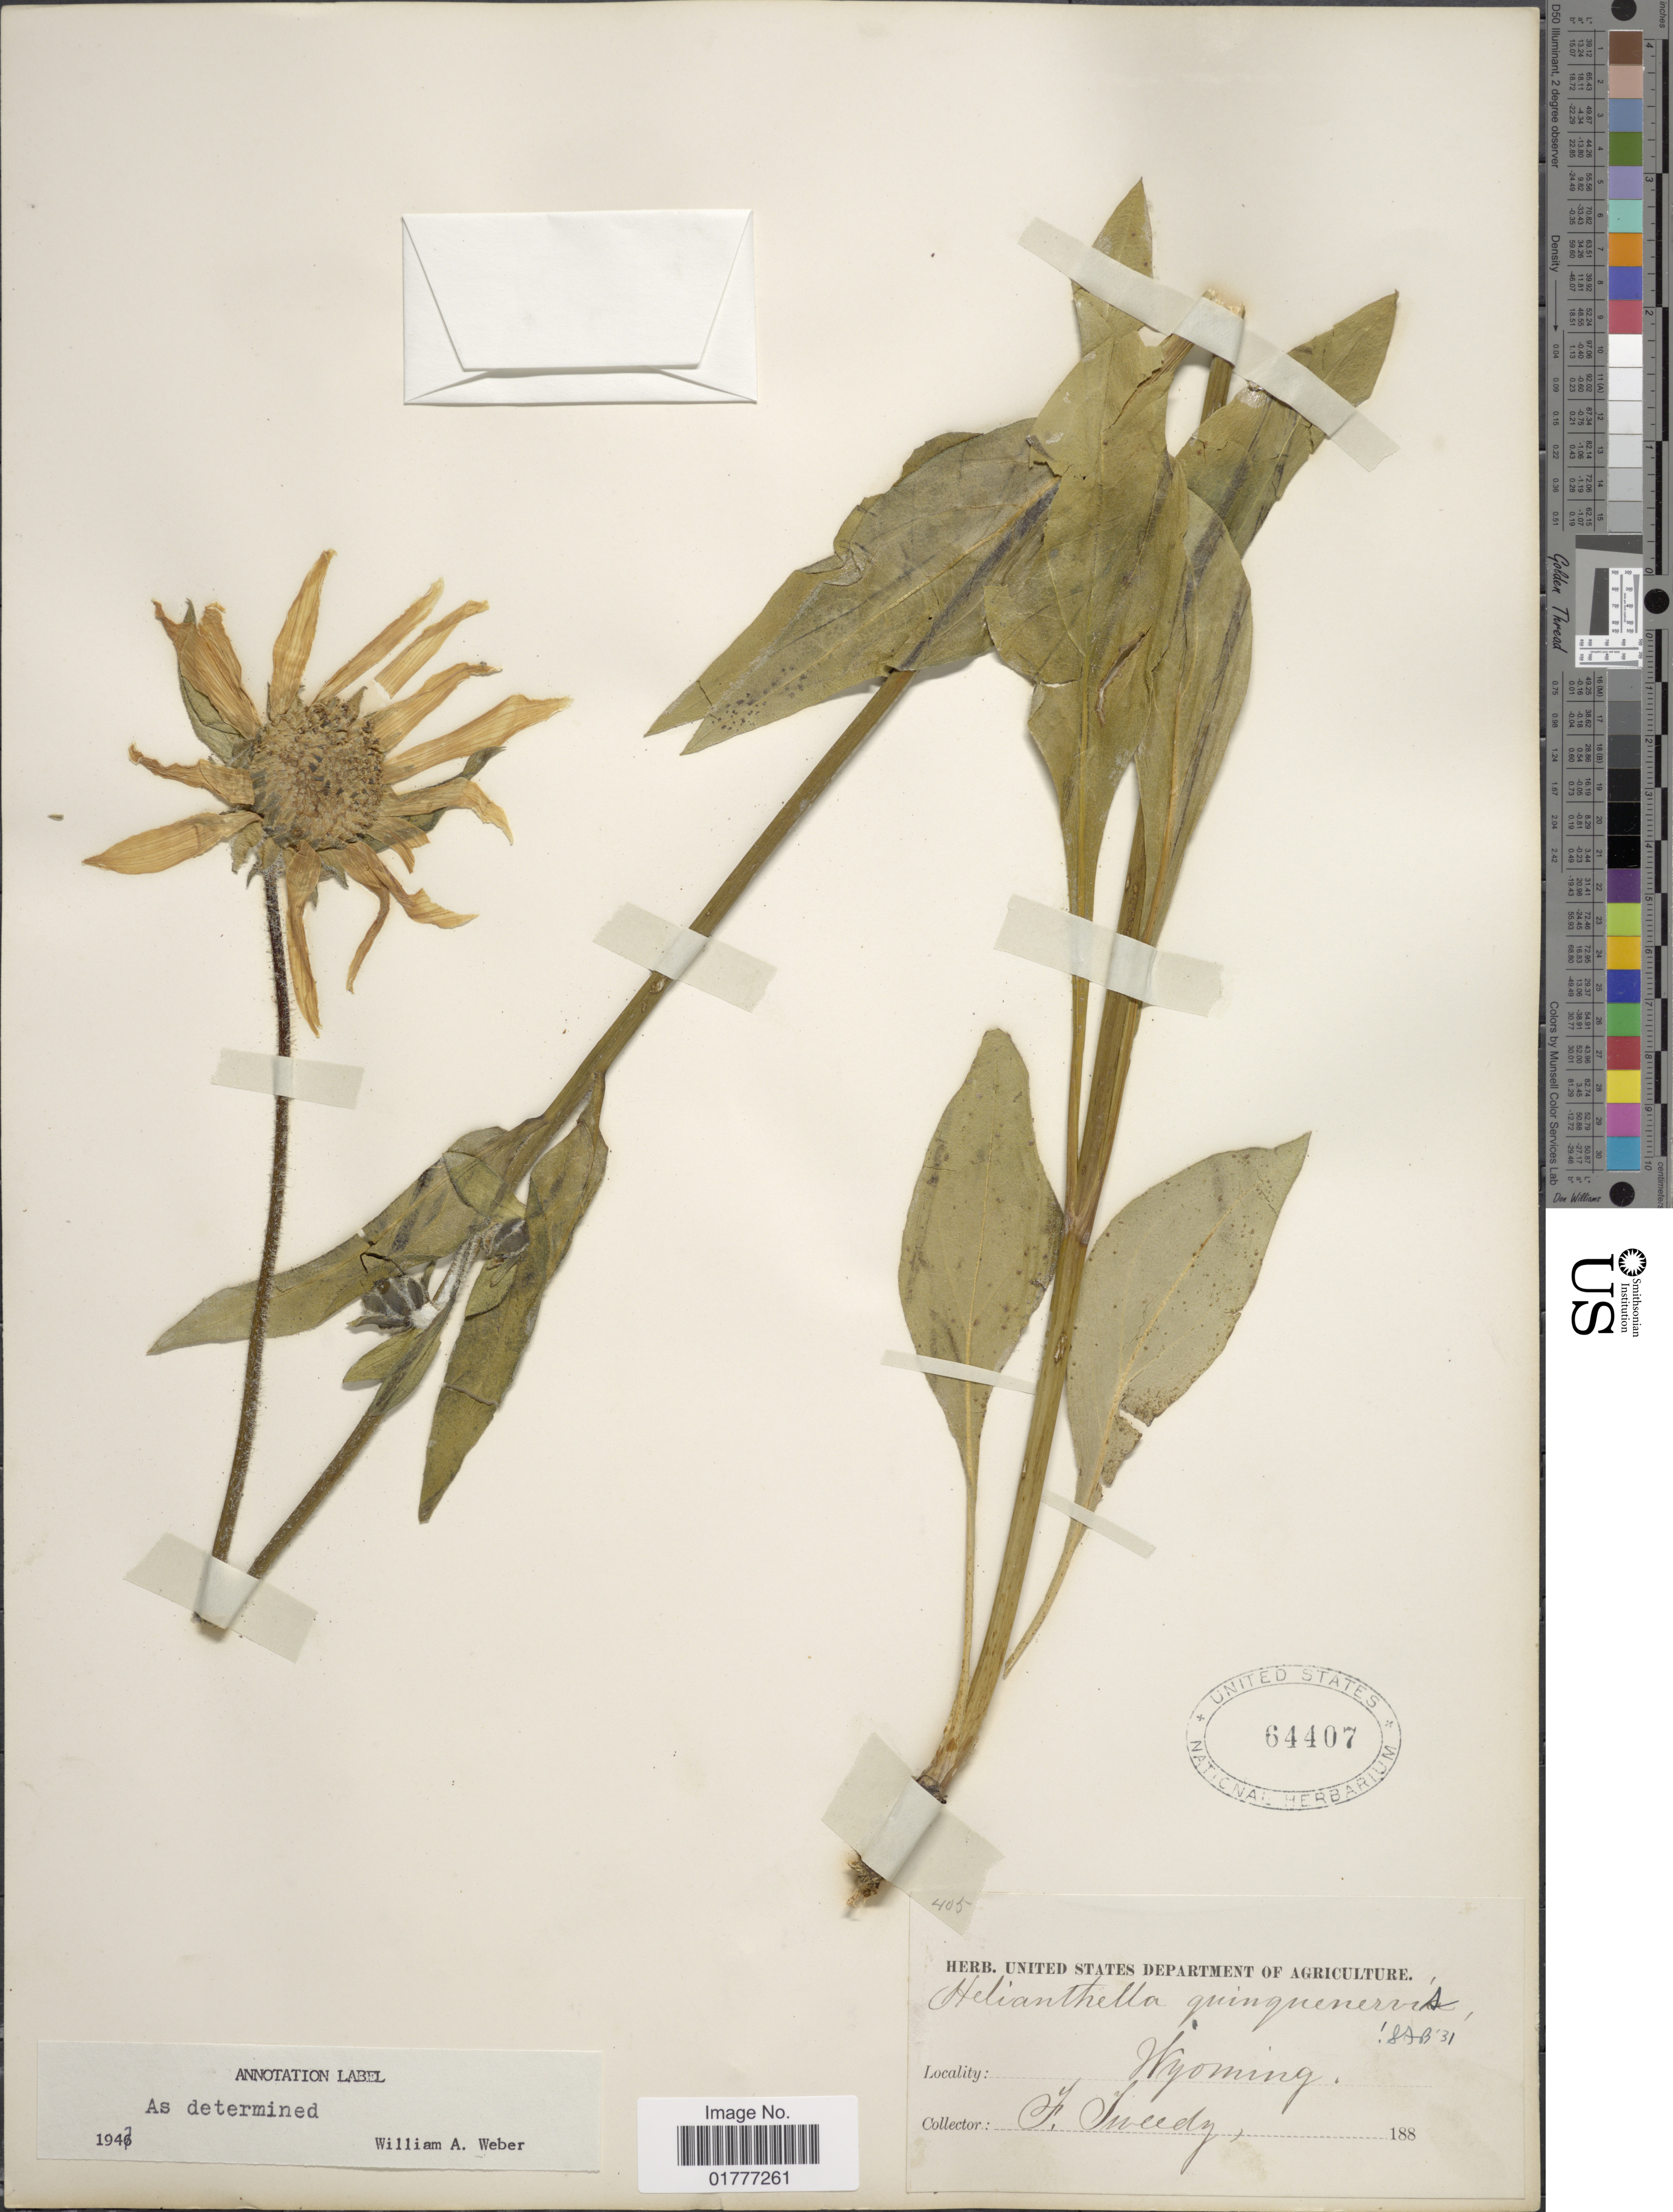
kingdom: Plantae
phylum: Tracheophyta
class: Magnoliopsida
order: Asterales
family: Asteraceae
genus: Helianthella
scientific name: Helianthella quinquenervis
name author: (Hook.) A. Gray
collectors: F. Tweedy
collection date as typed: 188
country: United States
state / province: Wyoming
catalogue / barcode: US 64407